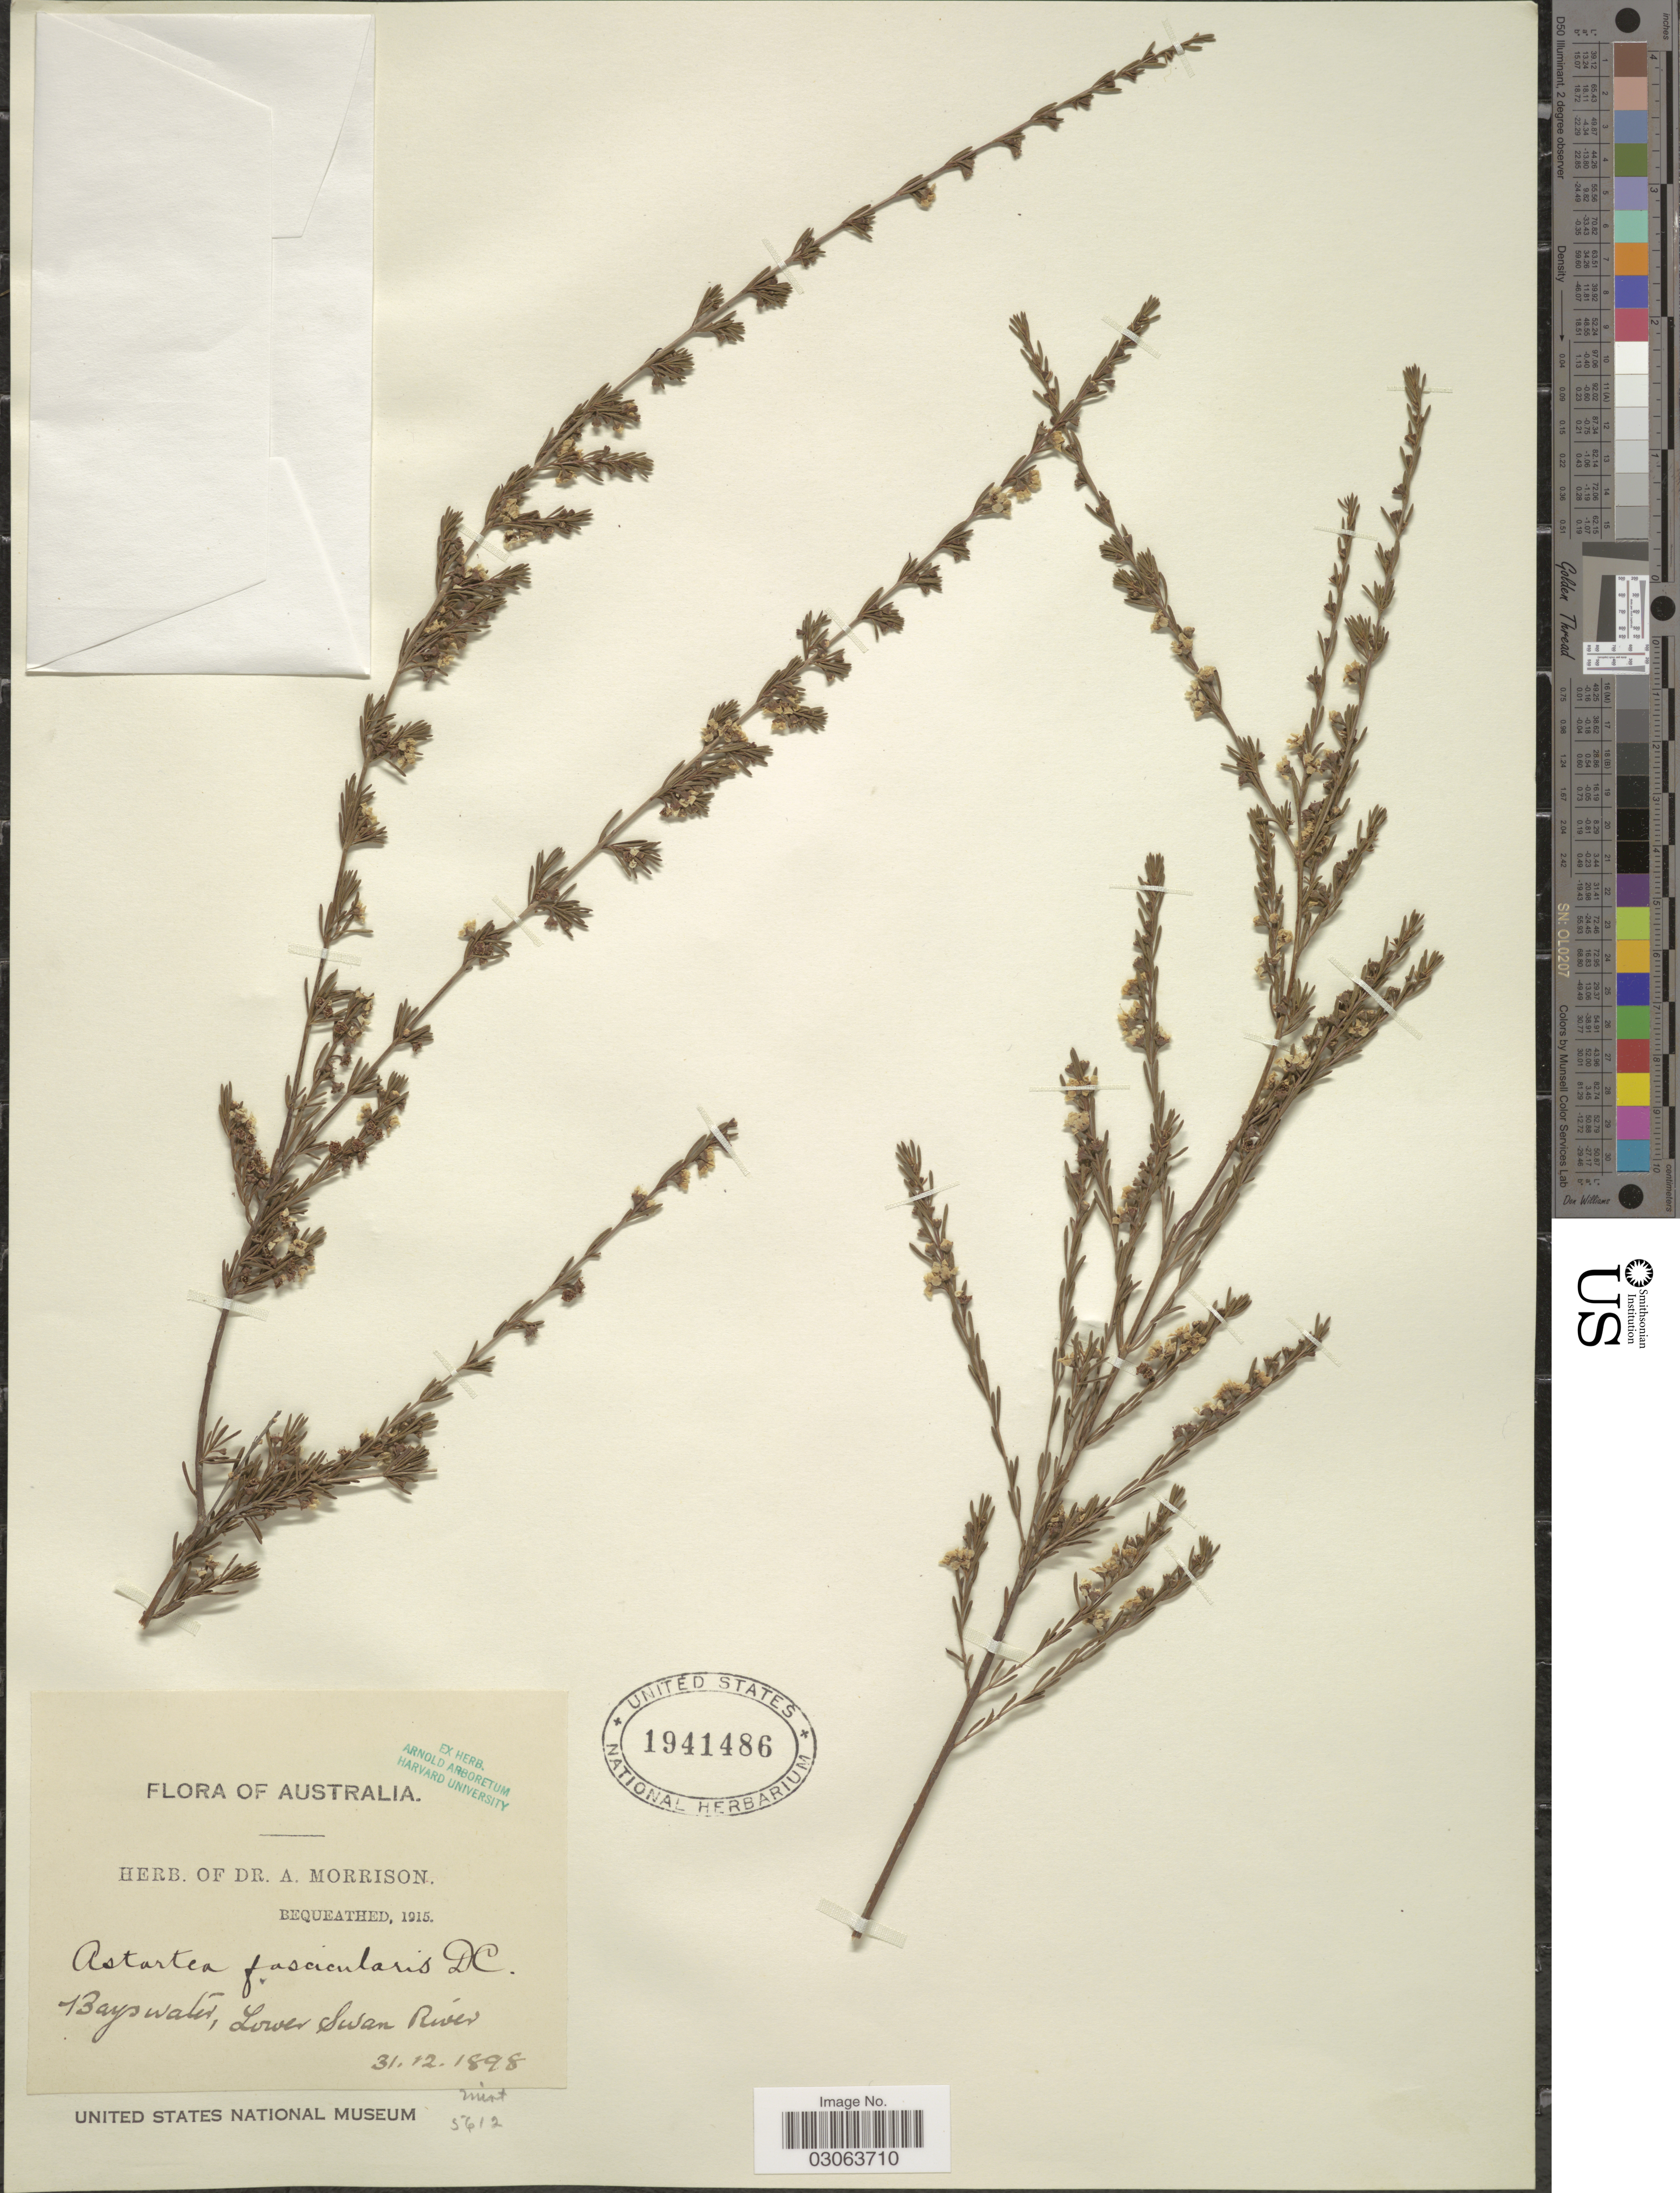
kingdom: Plantae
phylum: Tracheophyta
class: Magnoliopsida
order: Myrtales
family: Myrtaceae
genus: Astartea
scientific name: Astartea fascicularis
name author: (Labill.) A. Cunn. ex DC.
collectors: ex herb. Dr. A. Morrison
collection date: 1898-12-31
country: Australia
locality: Bayswater, Lower Swan River.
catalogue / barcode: US 1941486